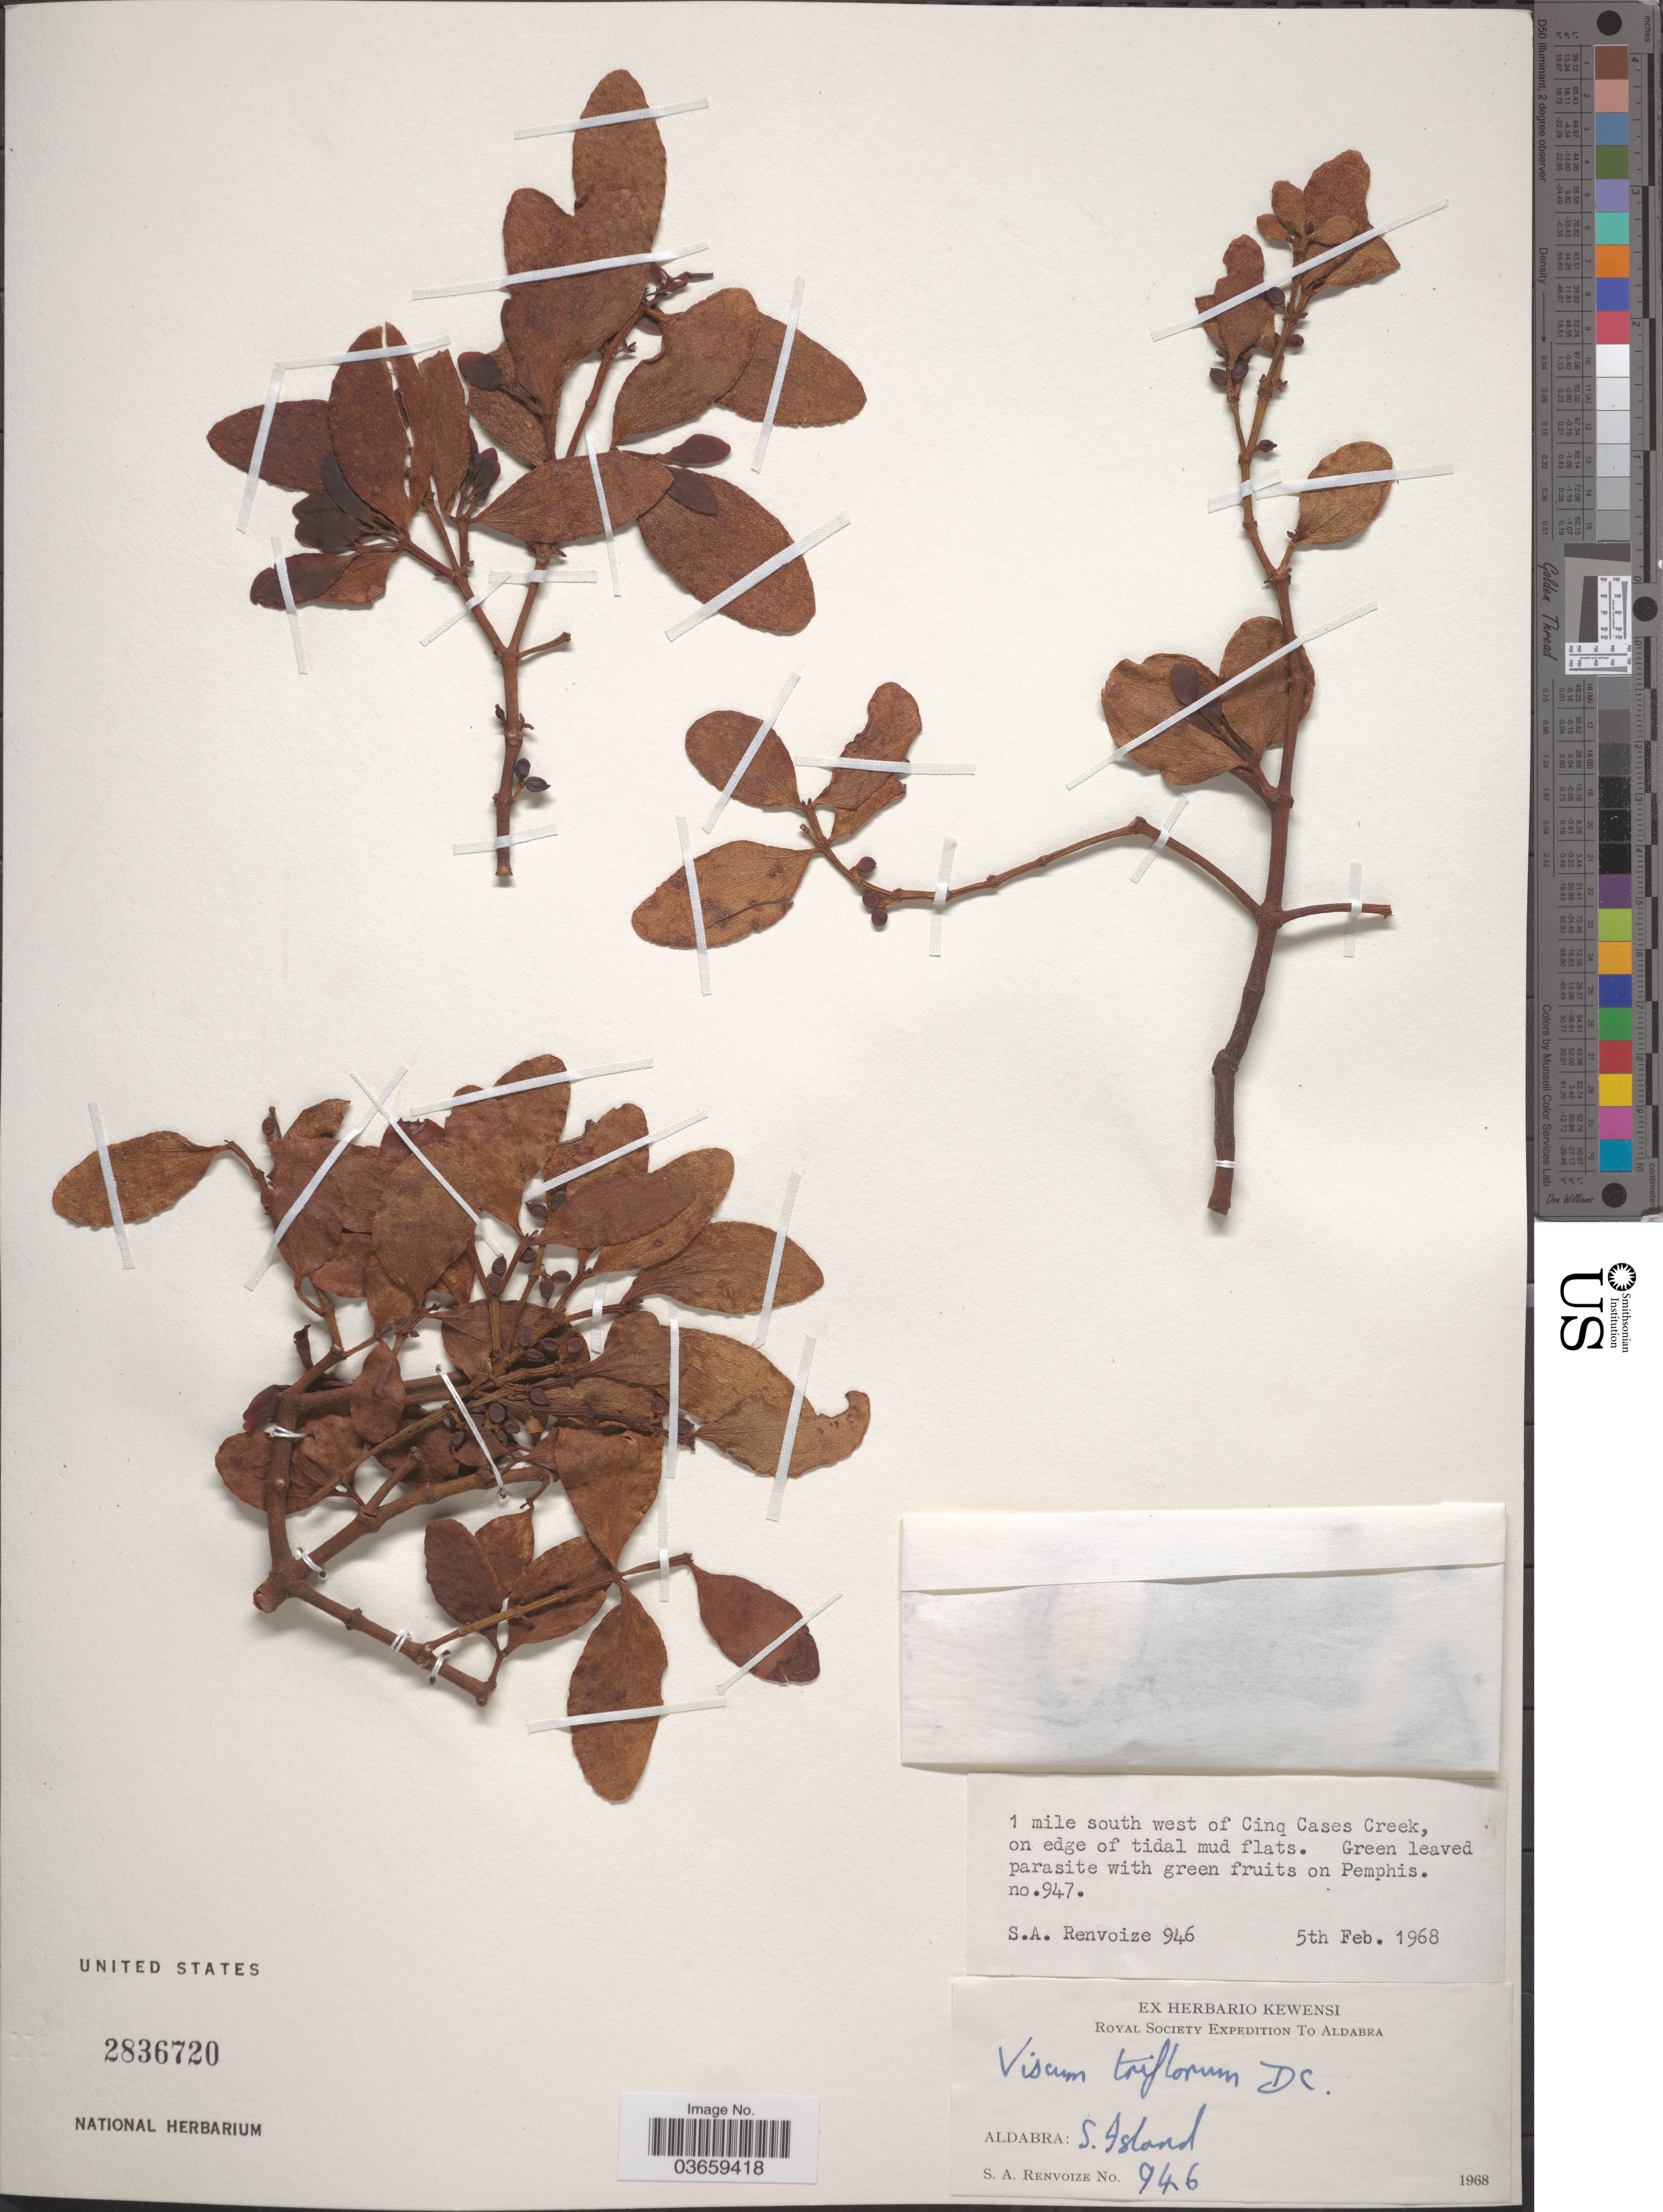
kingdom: Plantae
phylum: Tracheophyta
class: Magnoliopsida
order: Santalales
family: Viscaceae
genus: Viscum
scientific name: Viscum triflorum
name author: DC.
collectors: S. A. Renvoize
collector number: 946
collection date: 1968-02-05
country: Seychelles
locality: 1 mile south west of Cinq Cases Creek, on edge of tidal flats. Aldabra: S. Island.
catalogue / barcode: US 2836720